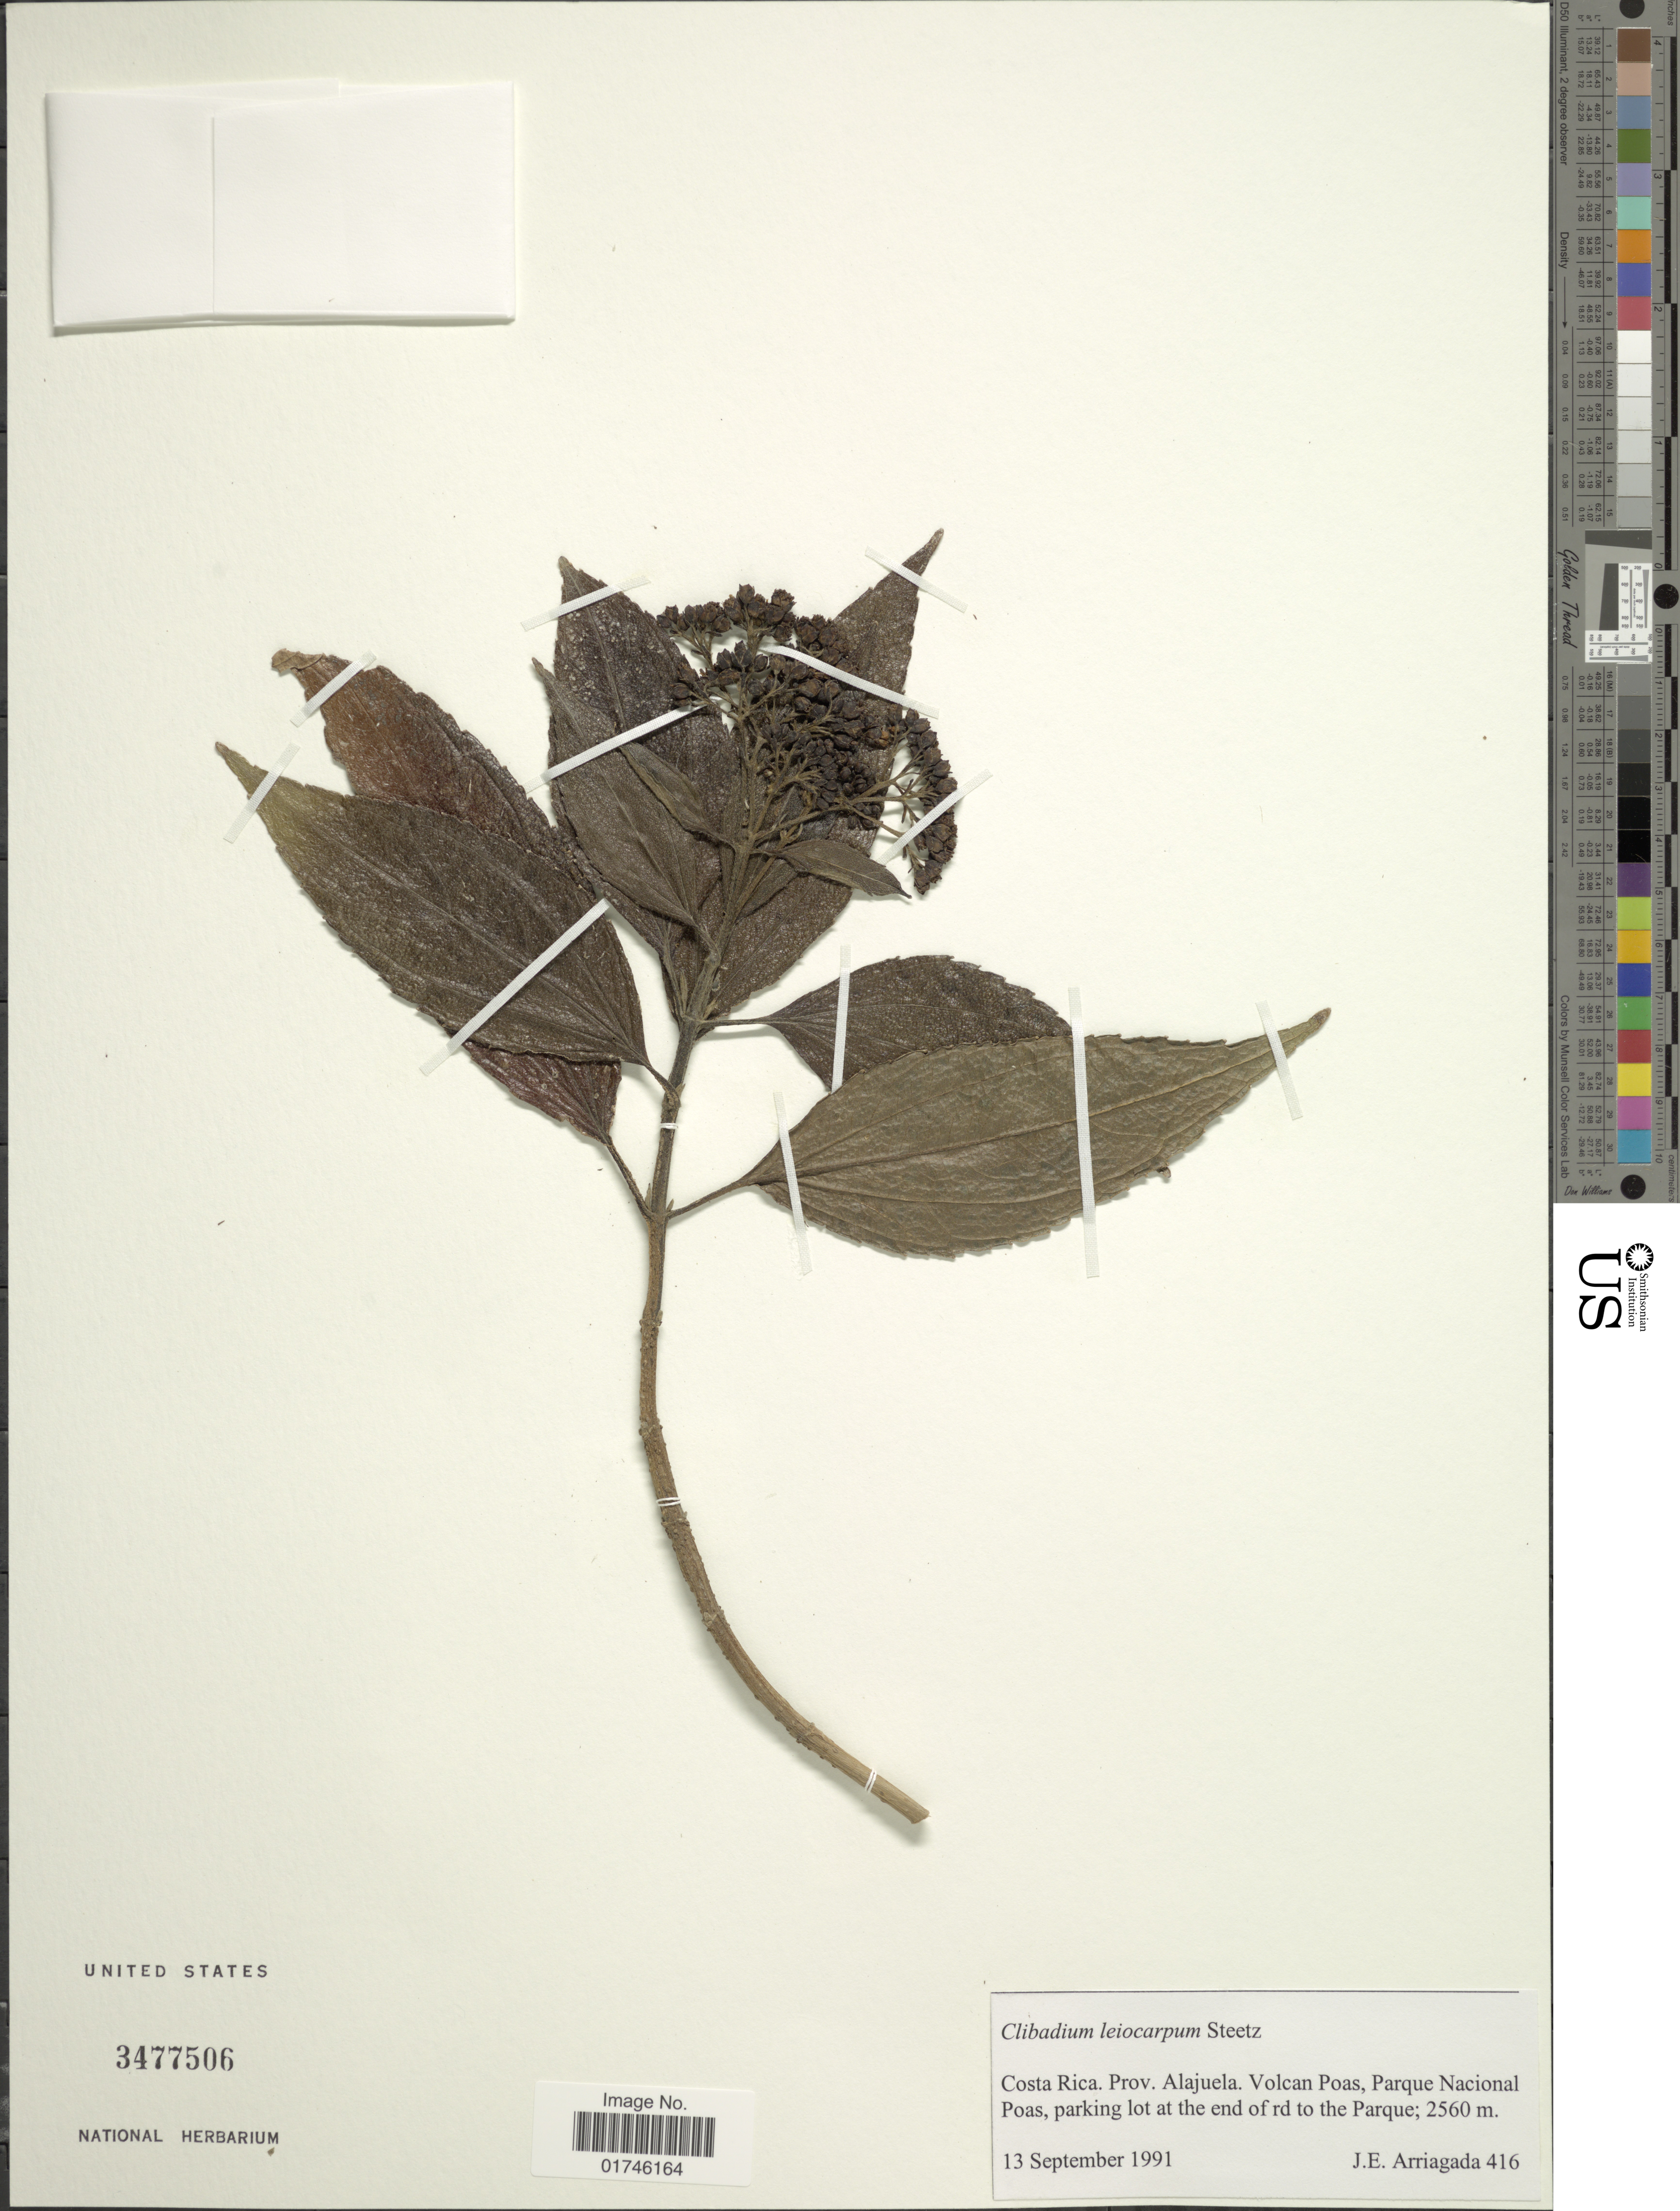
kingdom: Plantae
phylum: Tracheophyta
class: Magnoliopsida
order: Asterales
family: Asteraceae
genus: Clibadium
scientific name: Clibadium leiocarpum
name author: Steetz in Seem.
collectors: J. Arriagada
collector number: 416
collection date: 1991-09-13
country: Costa Rica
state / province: Alajuela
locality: Volcan Poas, Parque Nacional Poas, parking lot at the end of rd to the Parque.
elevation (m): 2560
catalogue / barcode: US 3477506